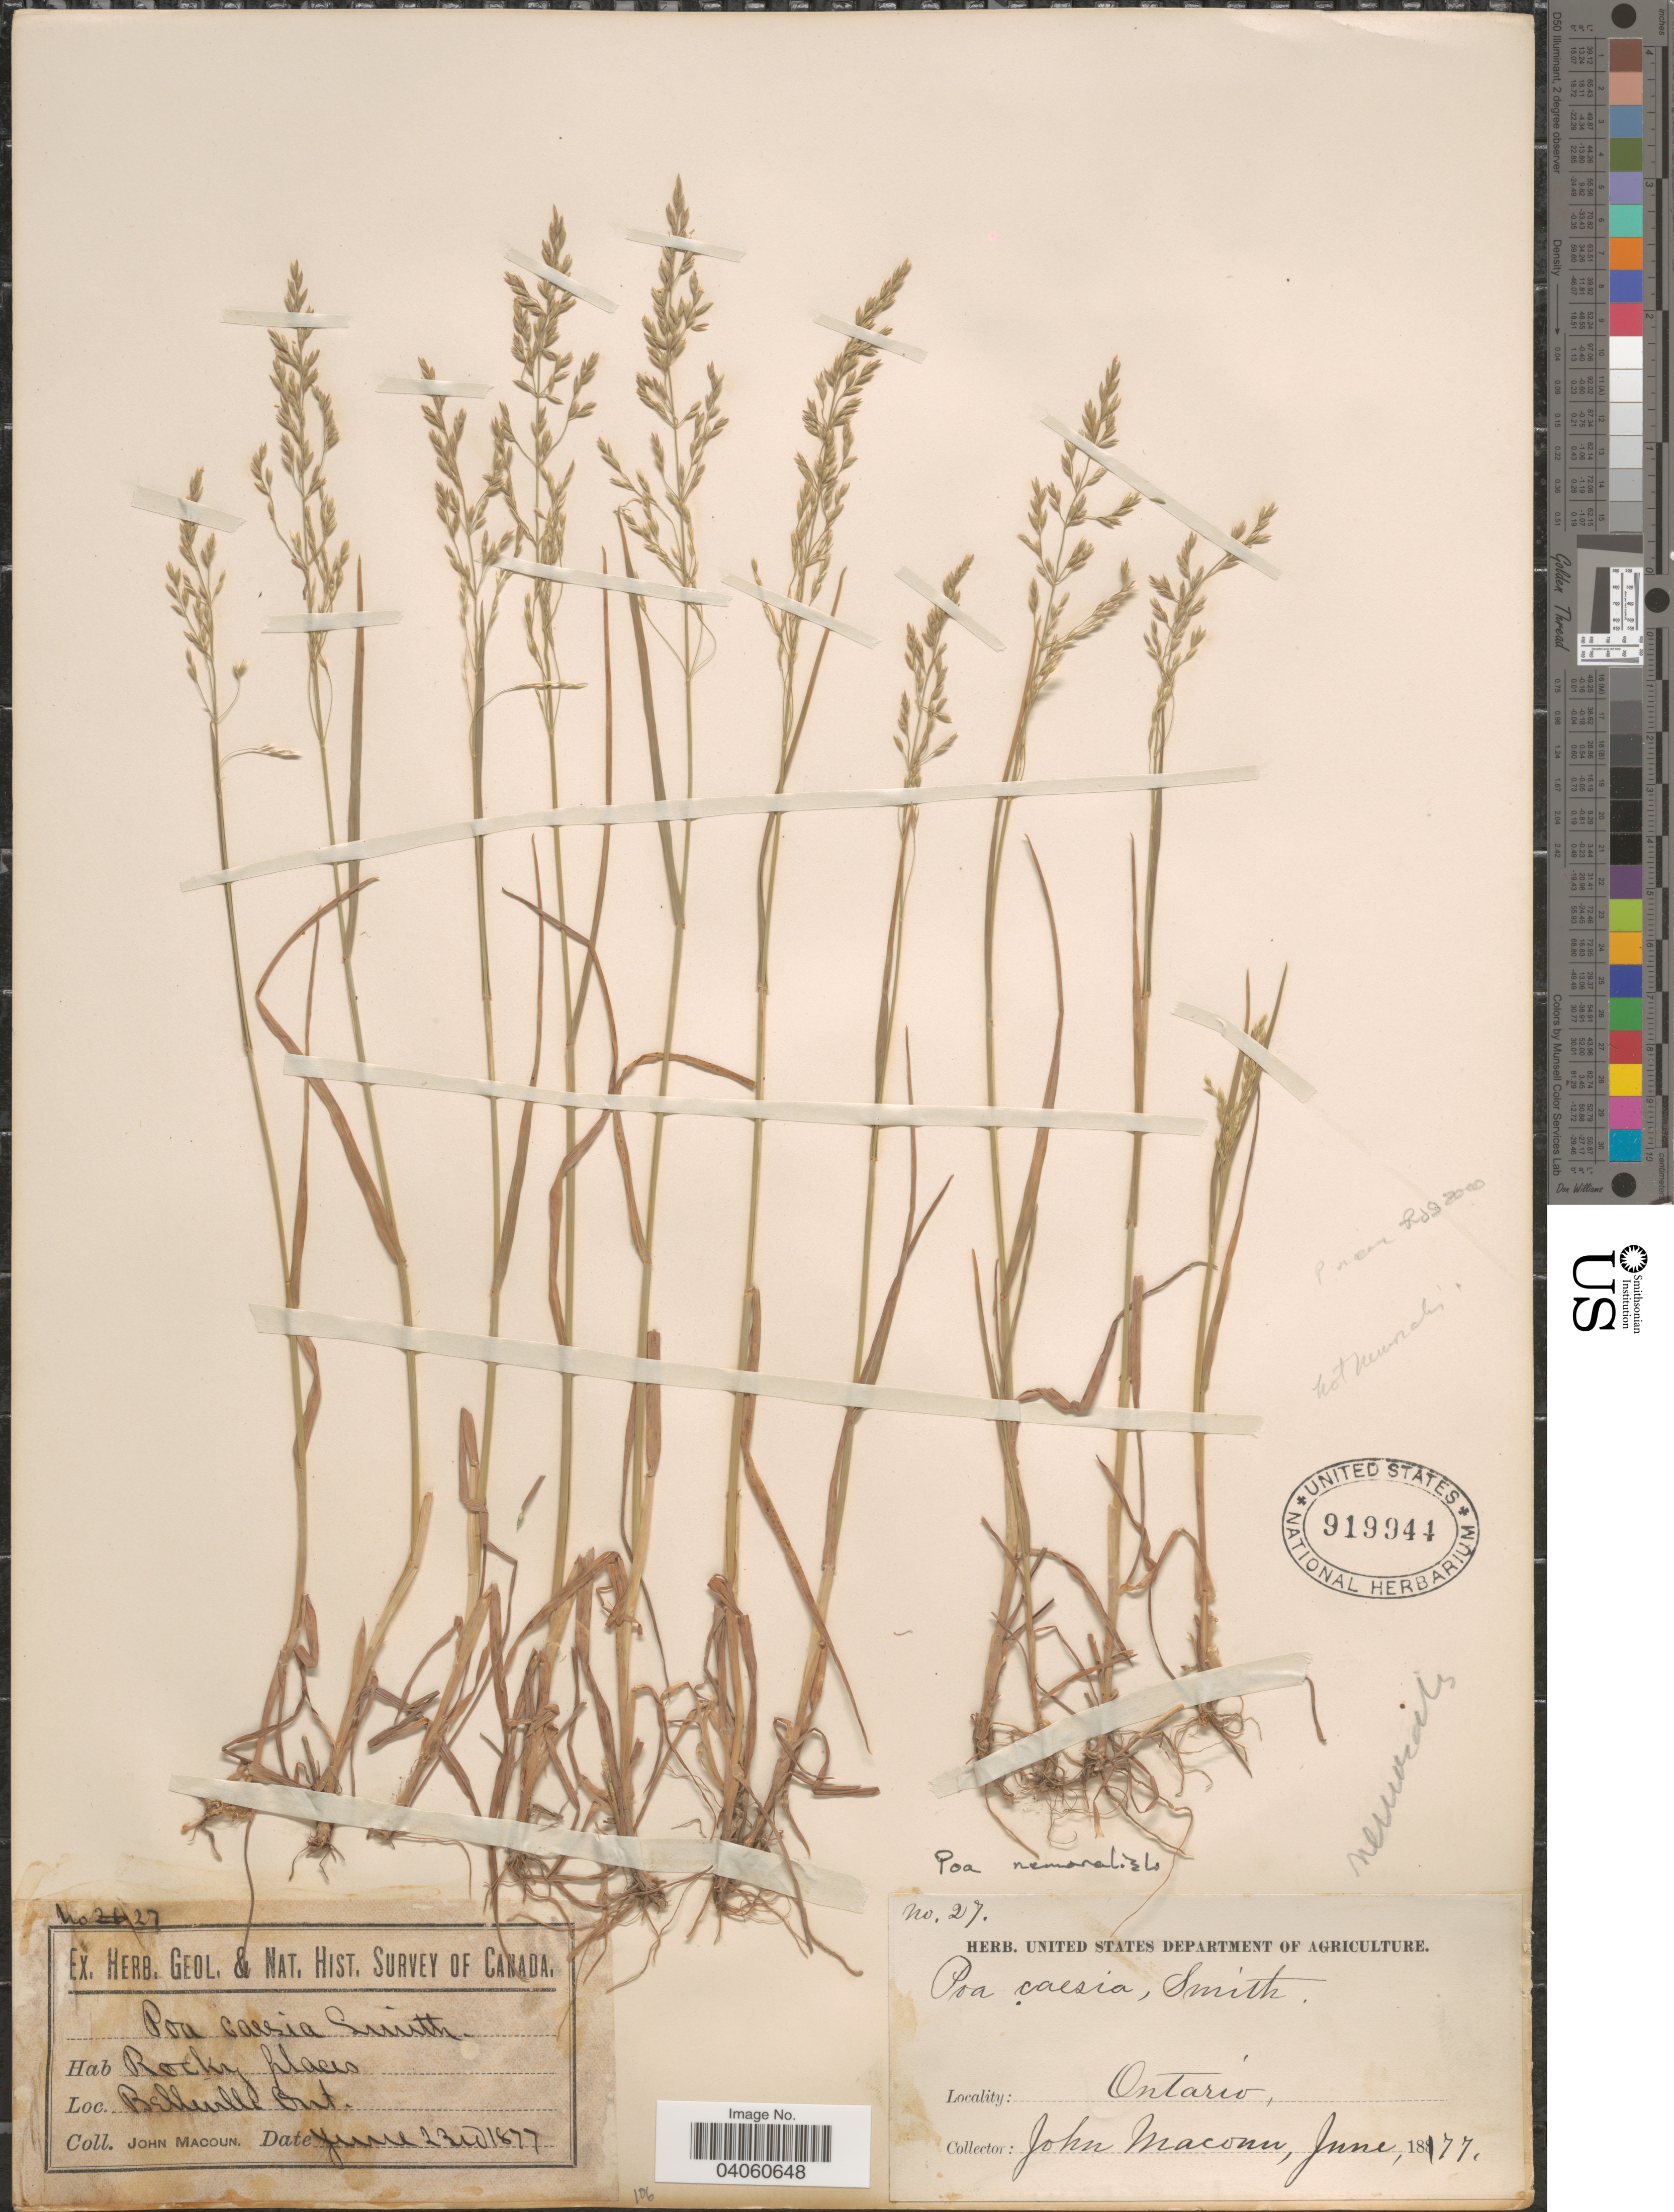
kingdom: Plantae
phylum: Tracheophyta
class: Liliopsida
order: Poales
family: Poaceae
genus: Poa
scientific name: Poa nemoralis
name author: L.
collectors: J. Macoun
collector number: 27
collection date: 1877-06-23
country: Canada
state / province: Ontario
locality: Belleville.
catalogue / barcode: US 9199444